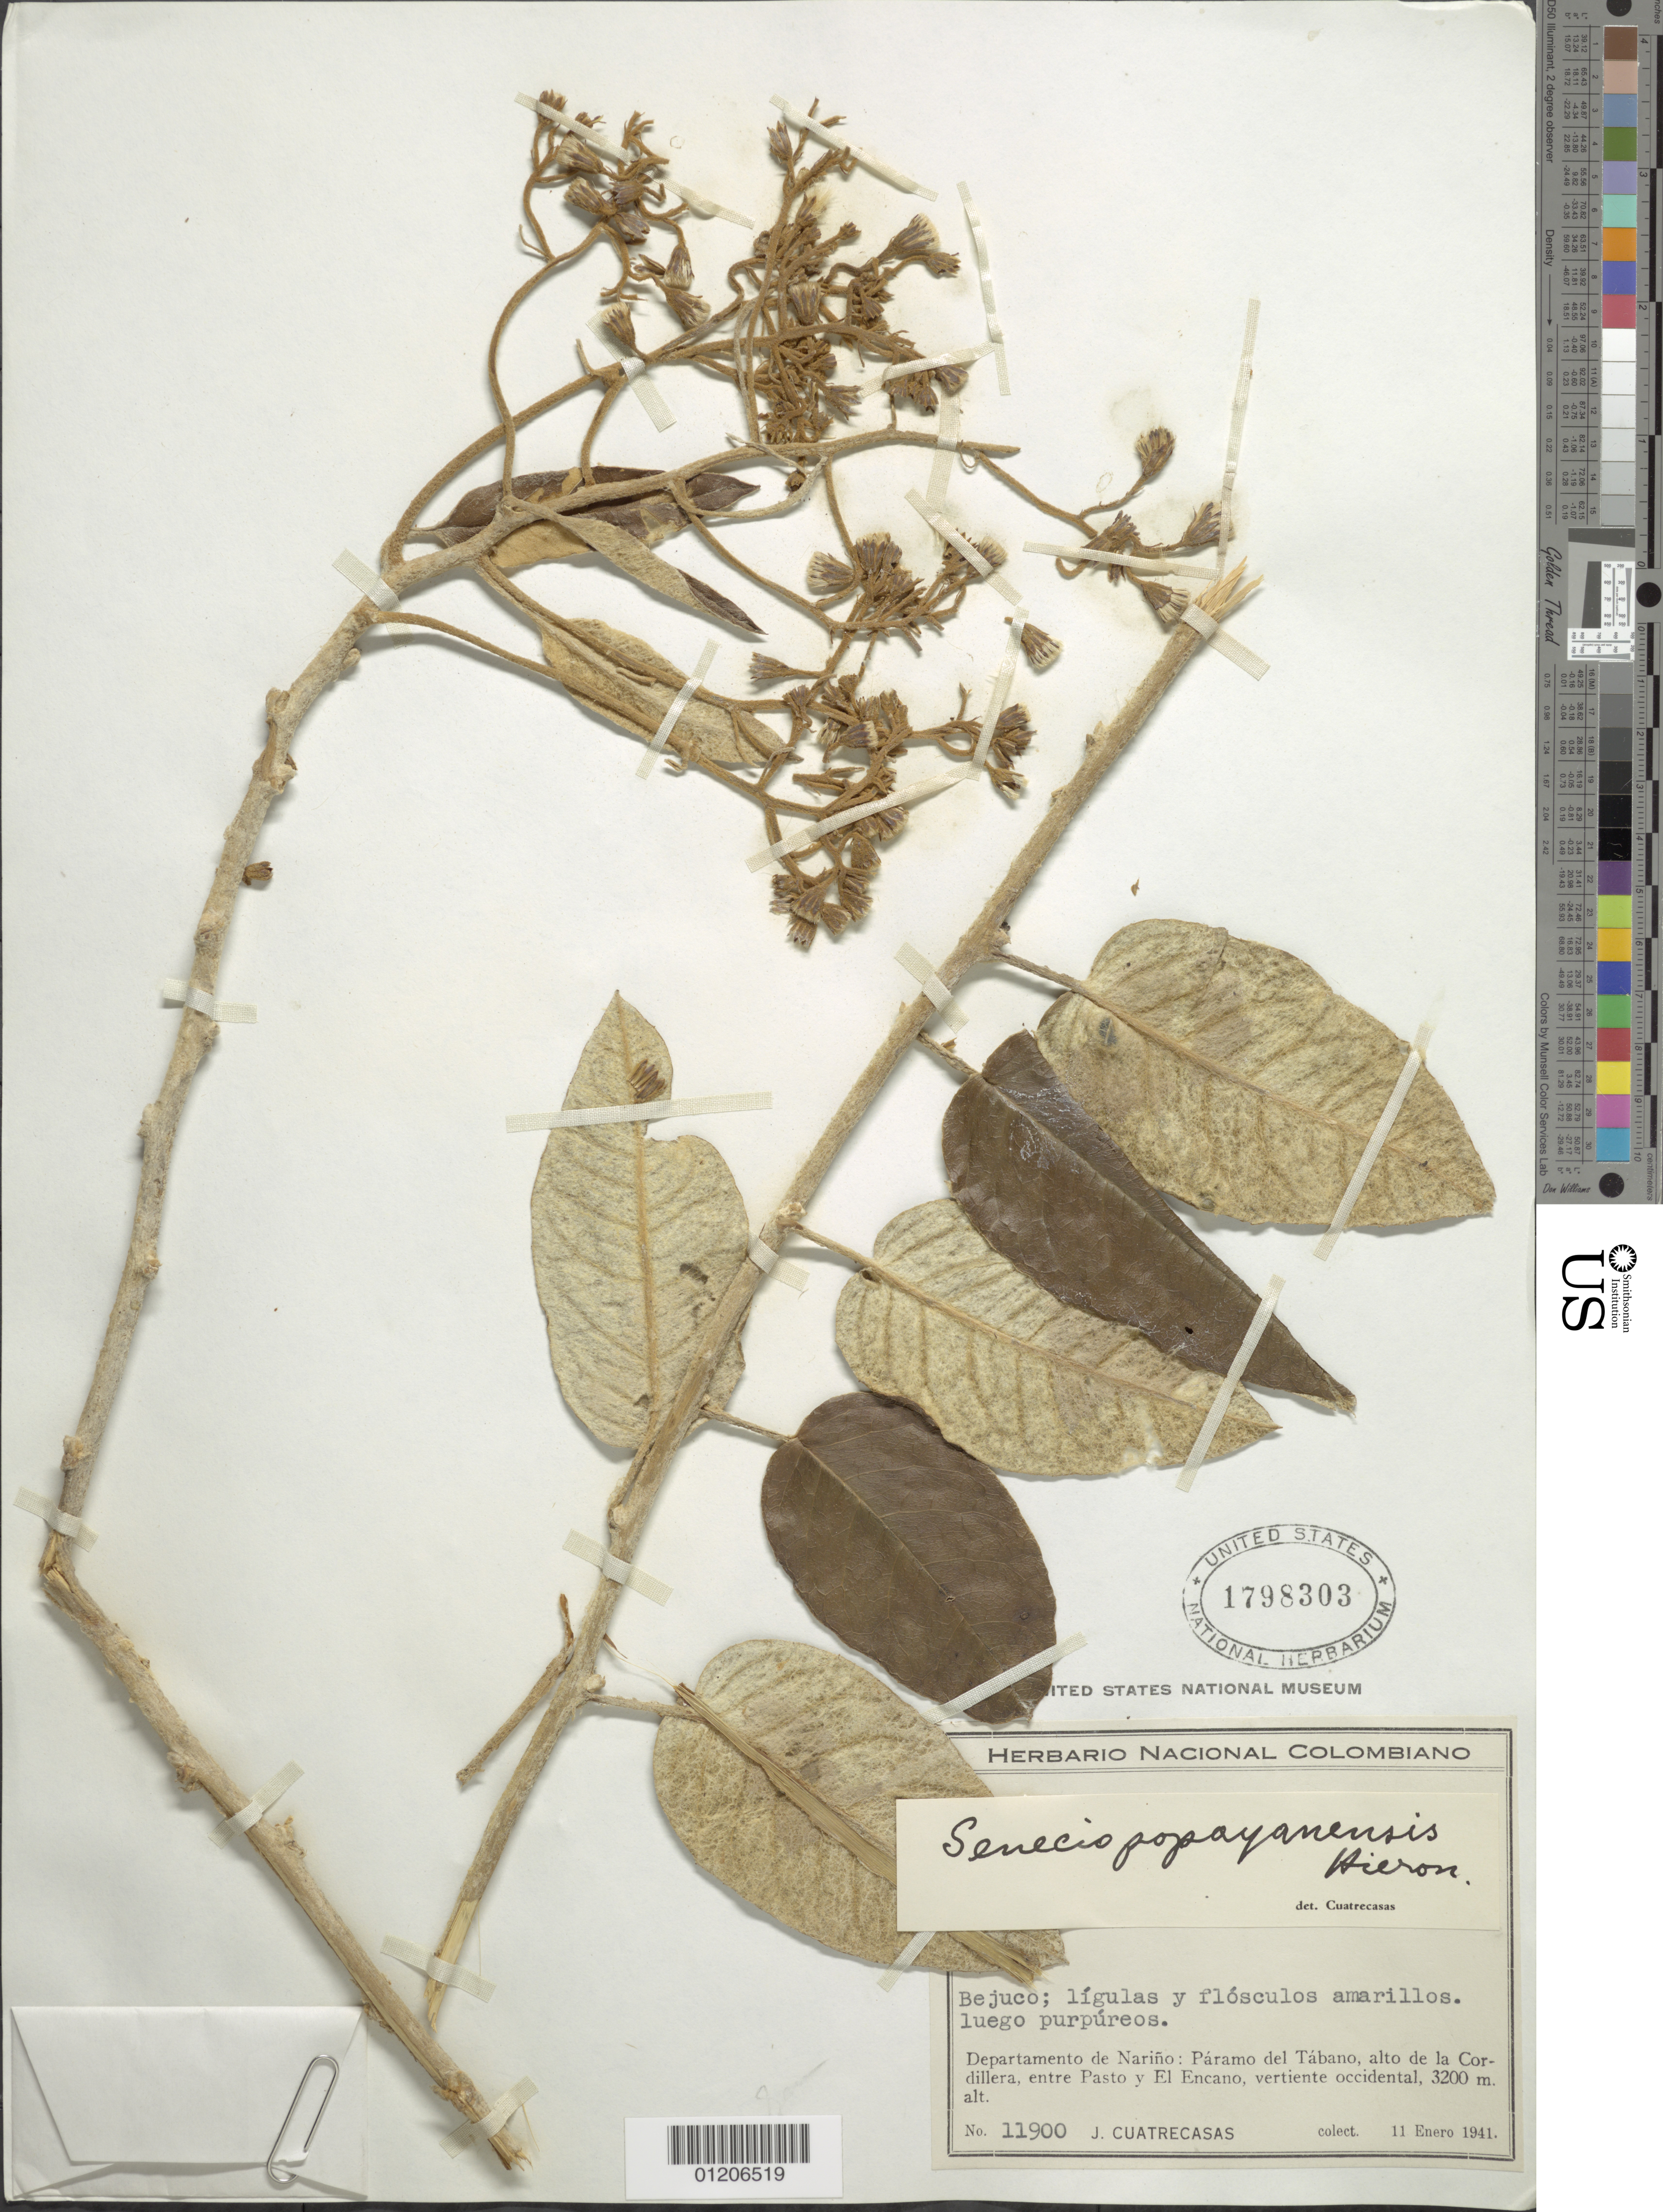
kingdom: Plantae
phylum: Tracheophyta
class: Magnoliopsida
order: Asterales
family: Asteraceae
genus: Pentacalia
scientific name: Pentacalia popayanensis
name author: (Hieron.) Cuatrec.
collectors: J. Cuatrecasas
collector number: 11900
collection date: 1941-01-11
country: Colombia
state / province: Nariño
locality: Páramo del Tábano, alto de la Cordillera, entre Pasto y El Encano, vertiente occidental.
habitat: Paramo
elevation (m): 3200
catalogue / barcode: US 1798303